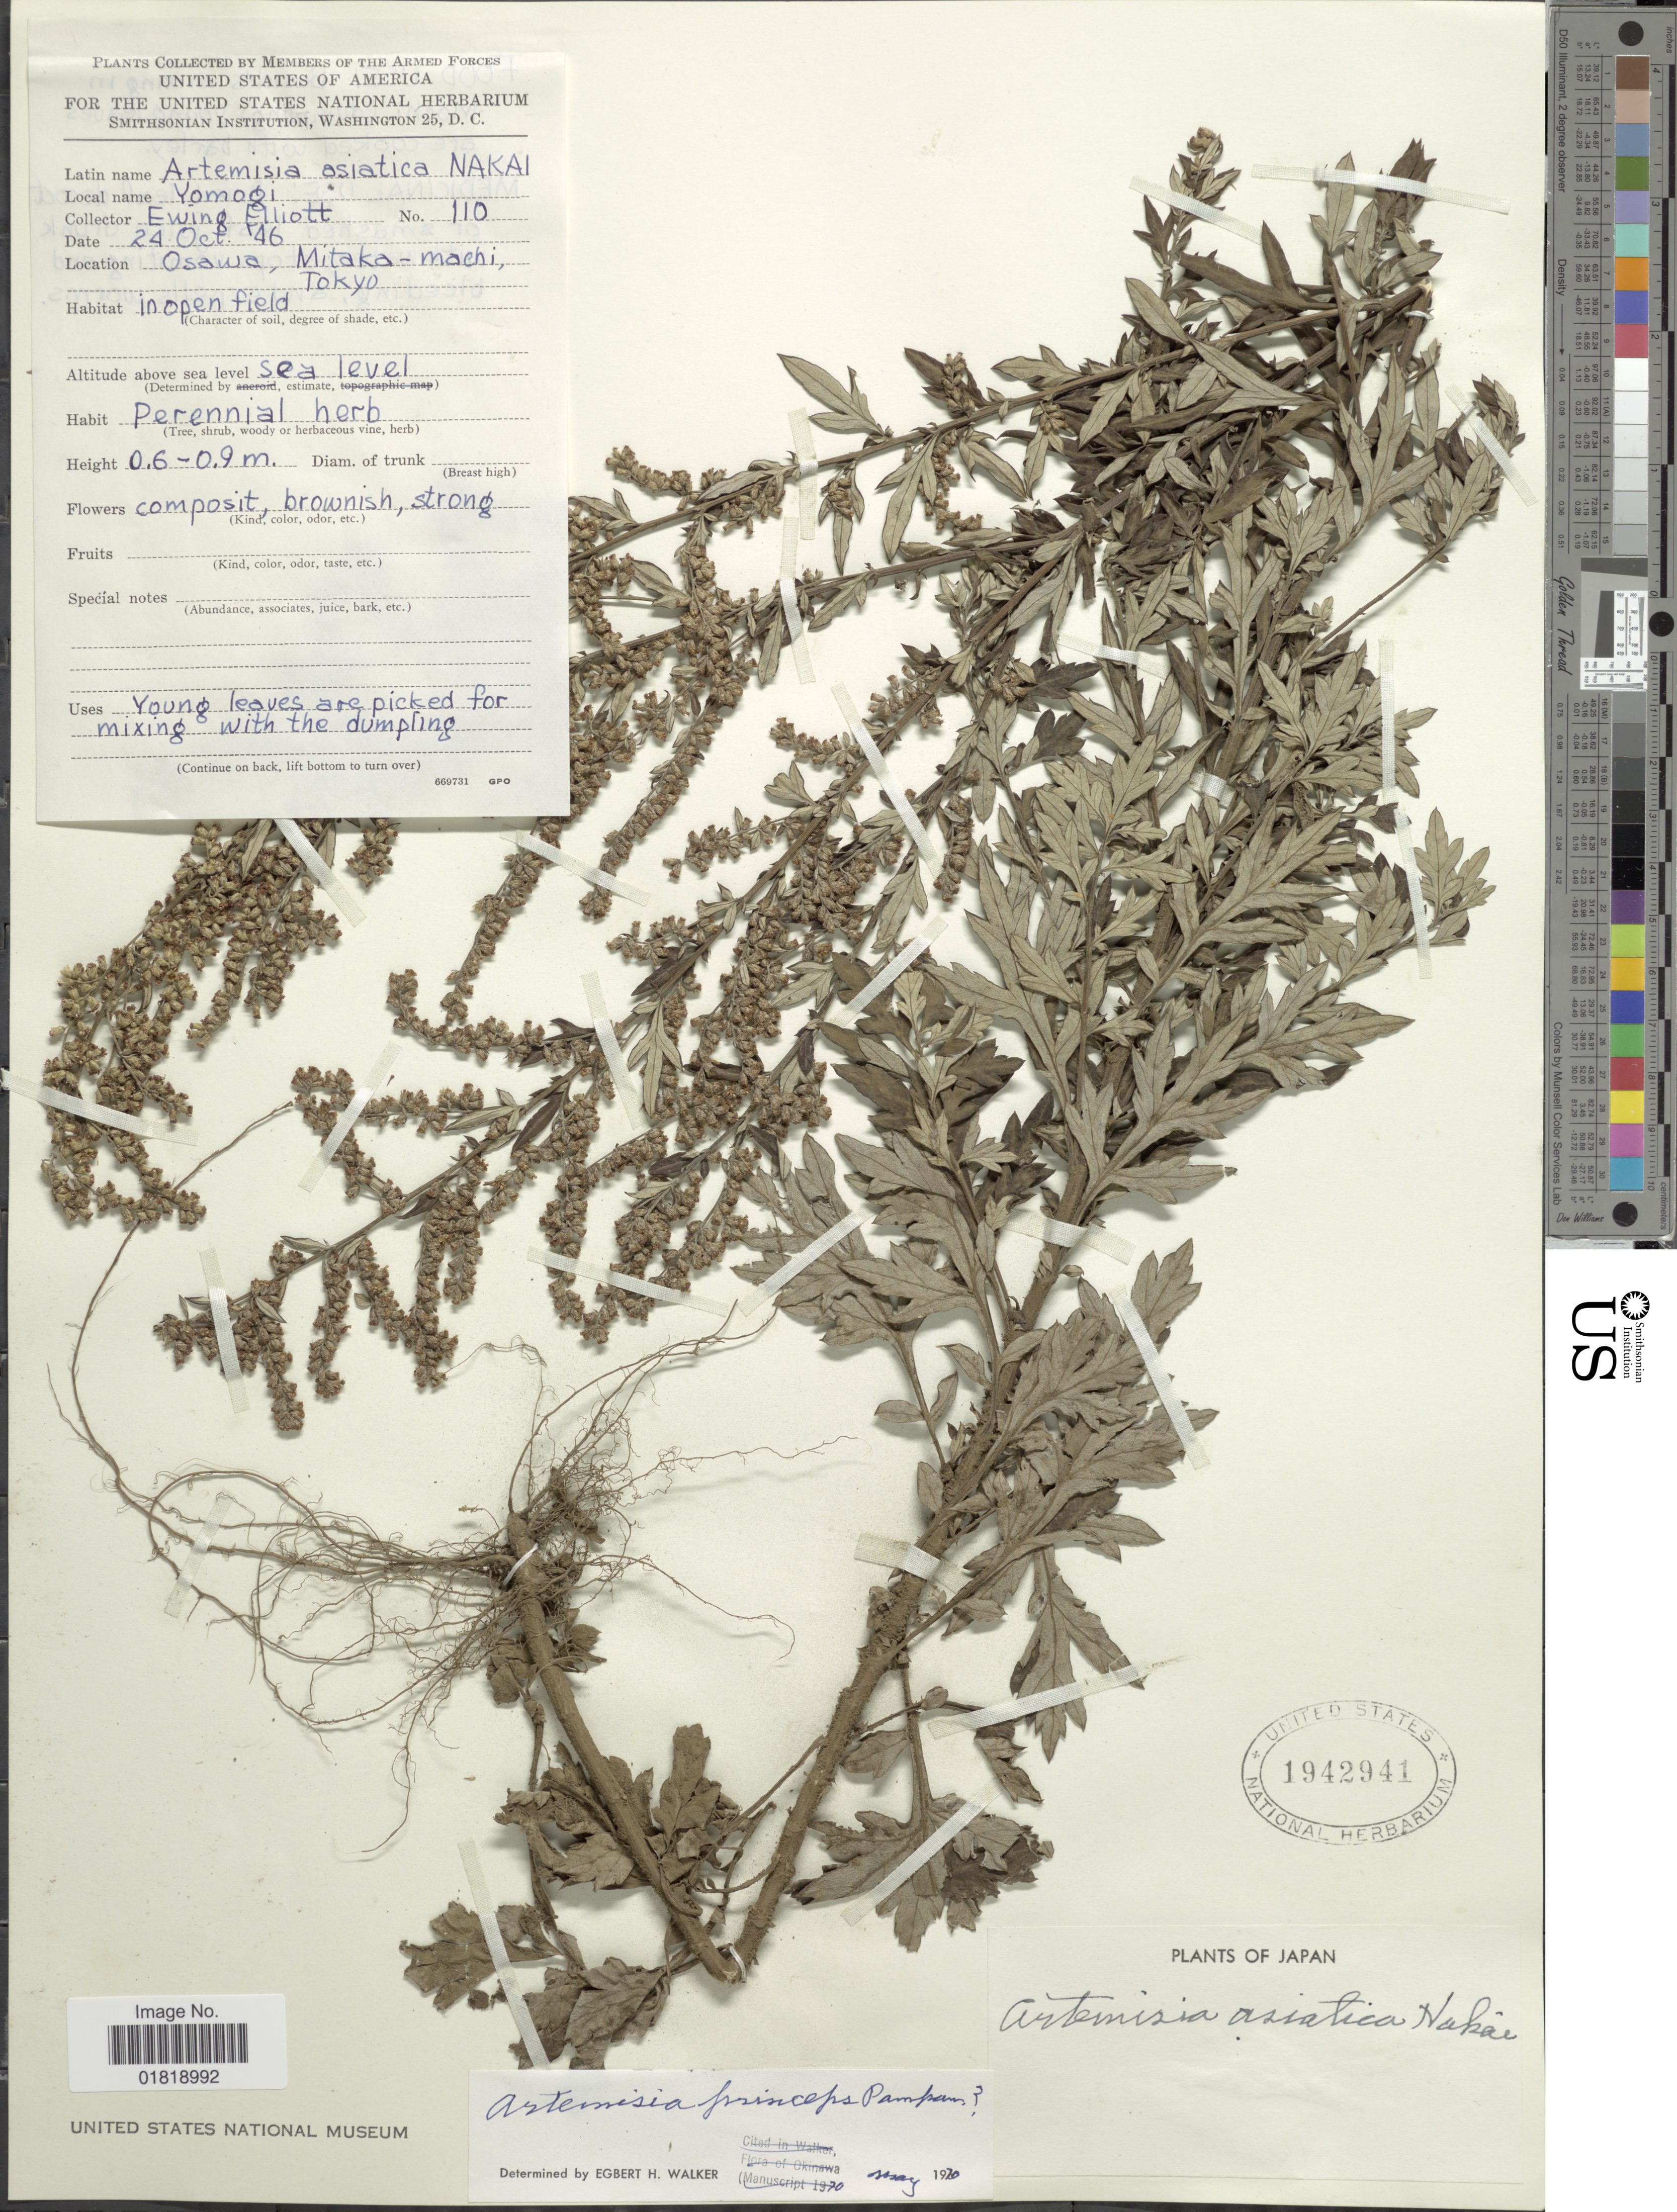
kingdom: Plantae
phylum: Tracheophyta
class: Magnoliopsida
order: Asterales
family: Asteraceae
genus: Artemisia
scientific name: Artemisia princeps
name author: Pamp.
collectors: D. Eaton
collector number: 110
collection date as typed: Transcribed d/m/y: 24/10/46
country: Japan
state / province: Tokyo, Federal City of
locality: Osawa, Mitaka-machi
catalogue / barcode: US 1942941